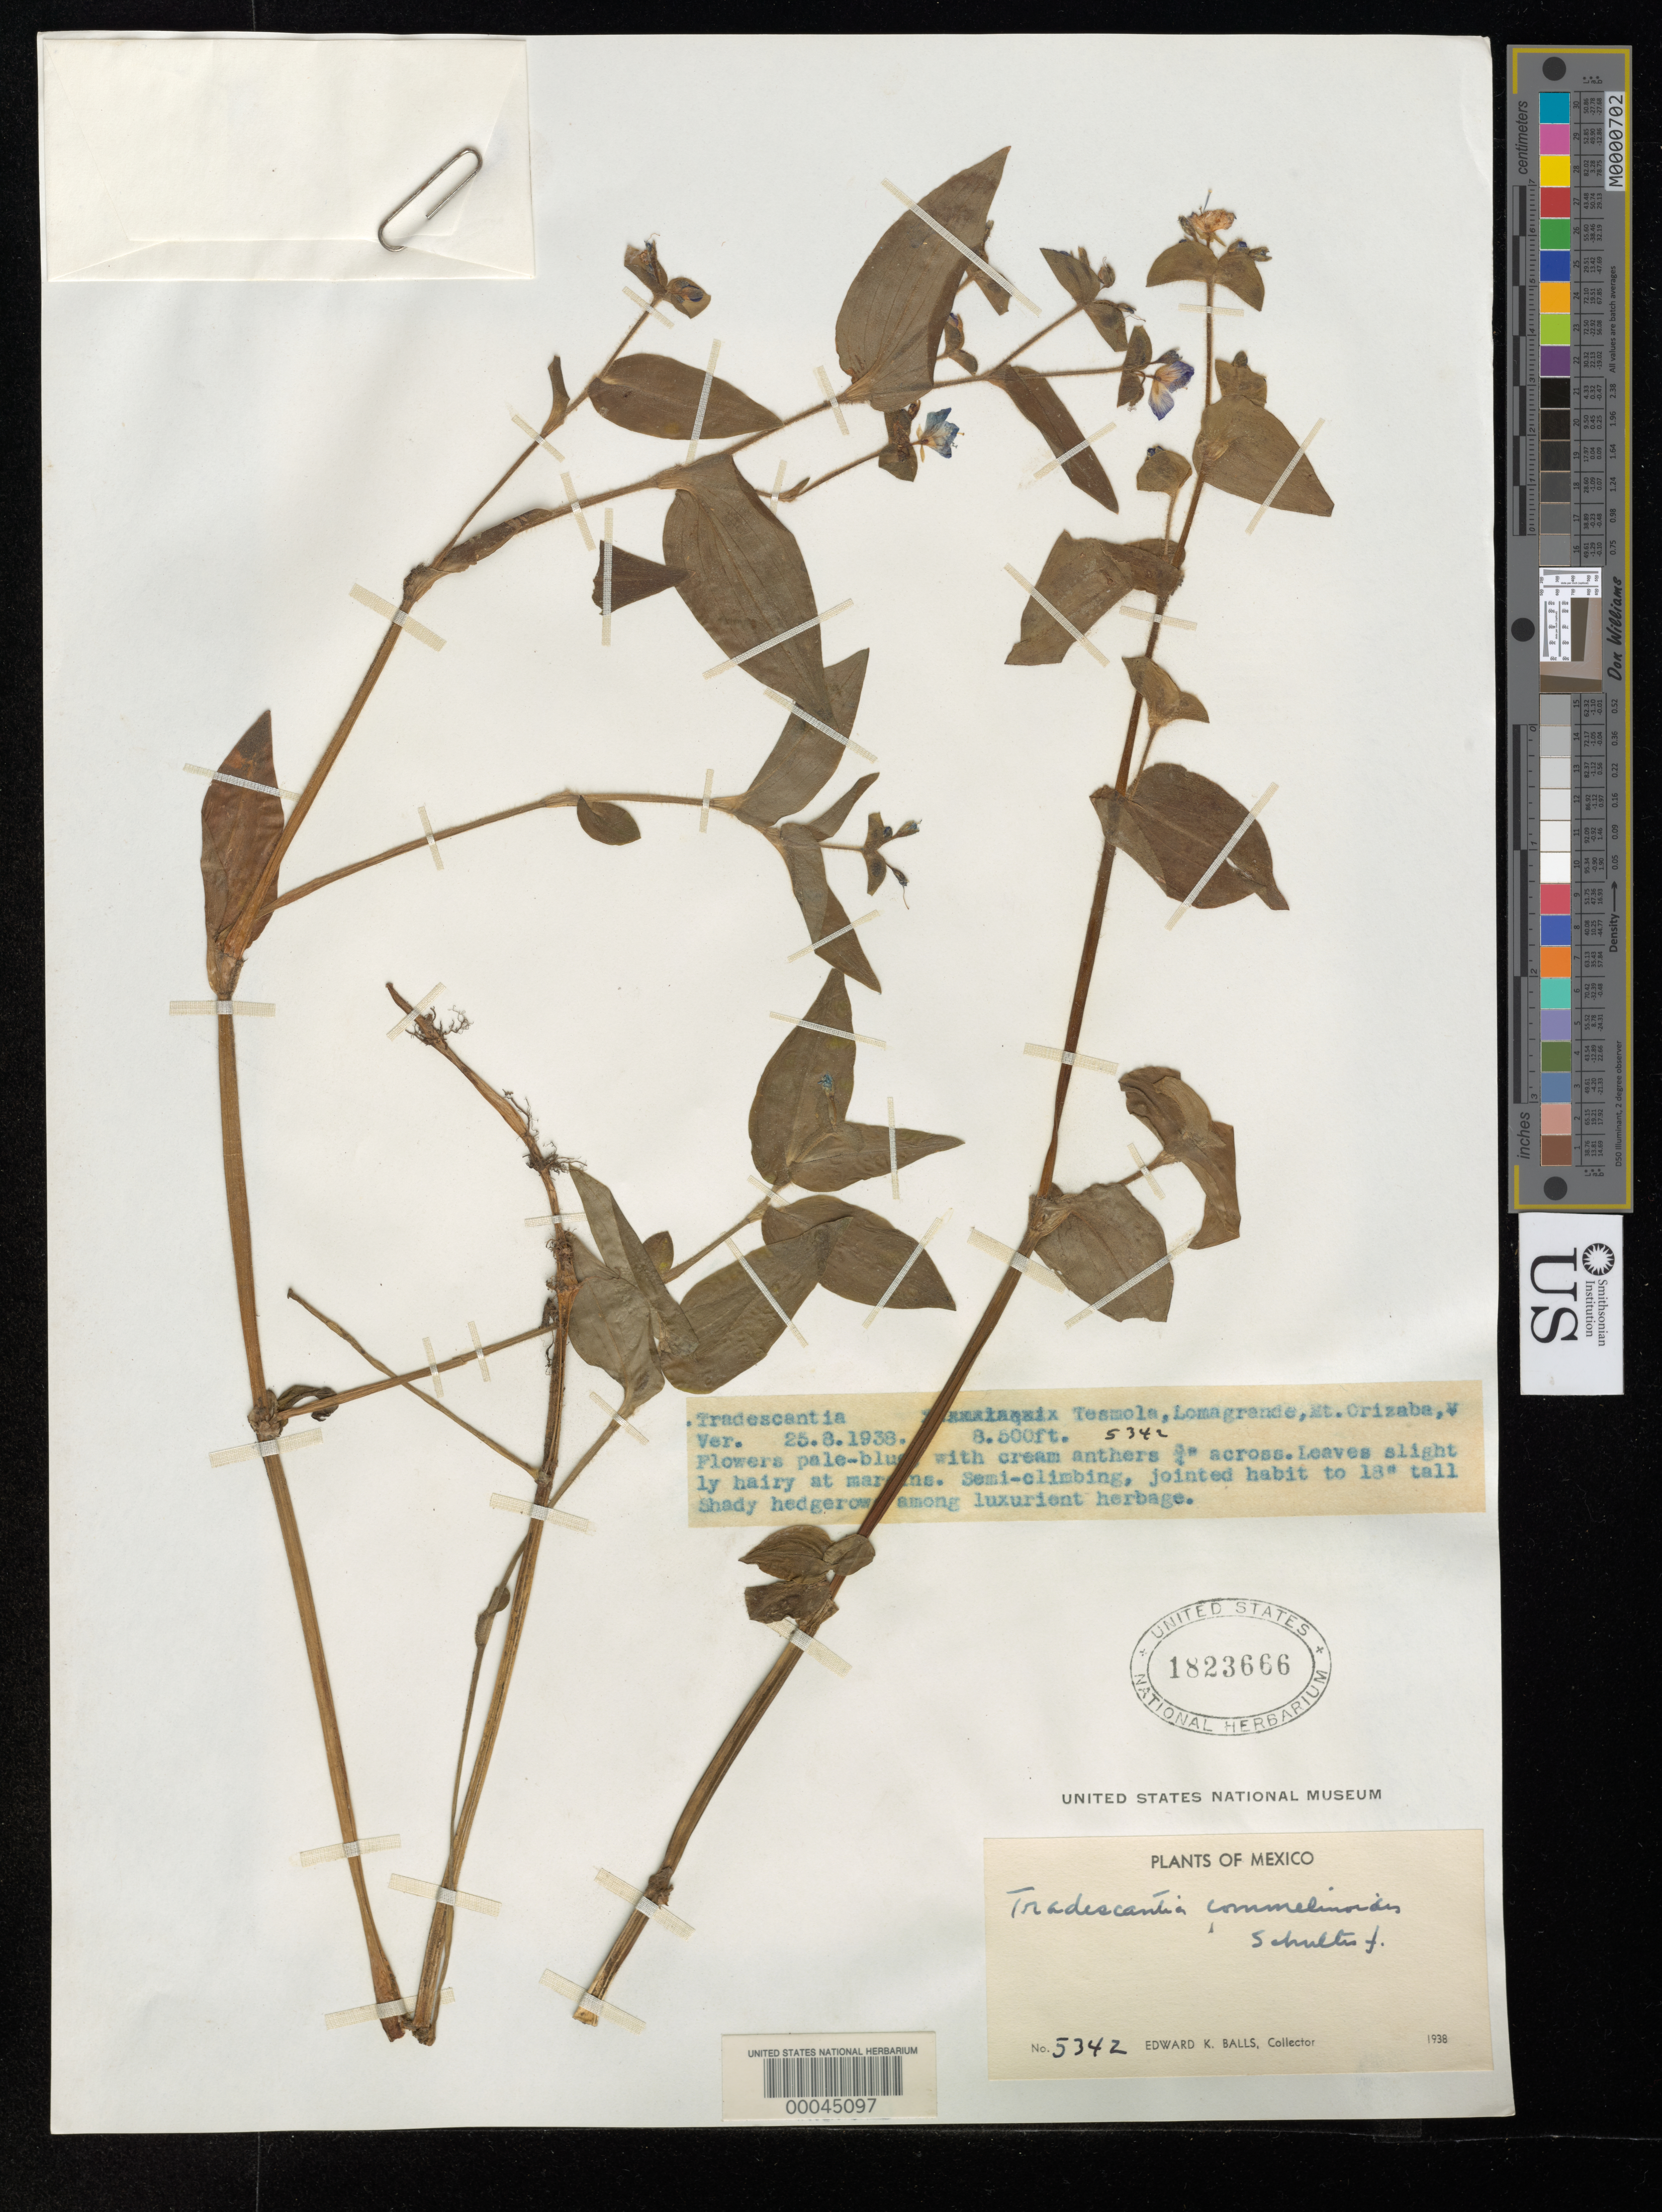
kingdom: Plantae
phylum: Tracheophyta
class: Liliopsida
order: Commelinales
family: Commelinaceae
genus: Tradescantia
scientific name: Tradescantia commelinoides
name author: Schult. & Schult. f.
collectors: E. K. Balls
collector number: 5342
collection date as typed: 25 Aug 1938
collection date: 1938-08-25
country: Mexico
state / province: Veracruz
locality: Tesmola, mt. Orizaba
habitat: Shady hedgerow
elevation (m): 2593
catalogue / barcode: US 1823666